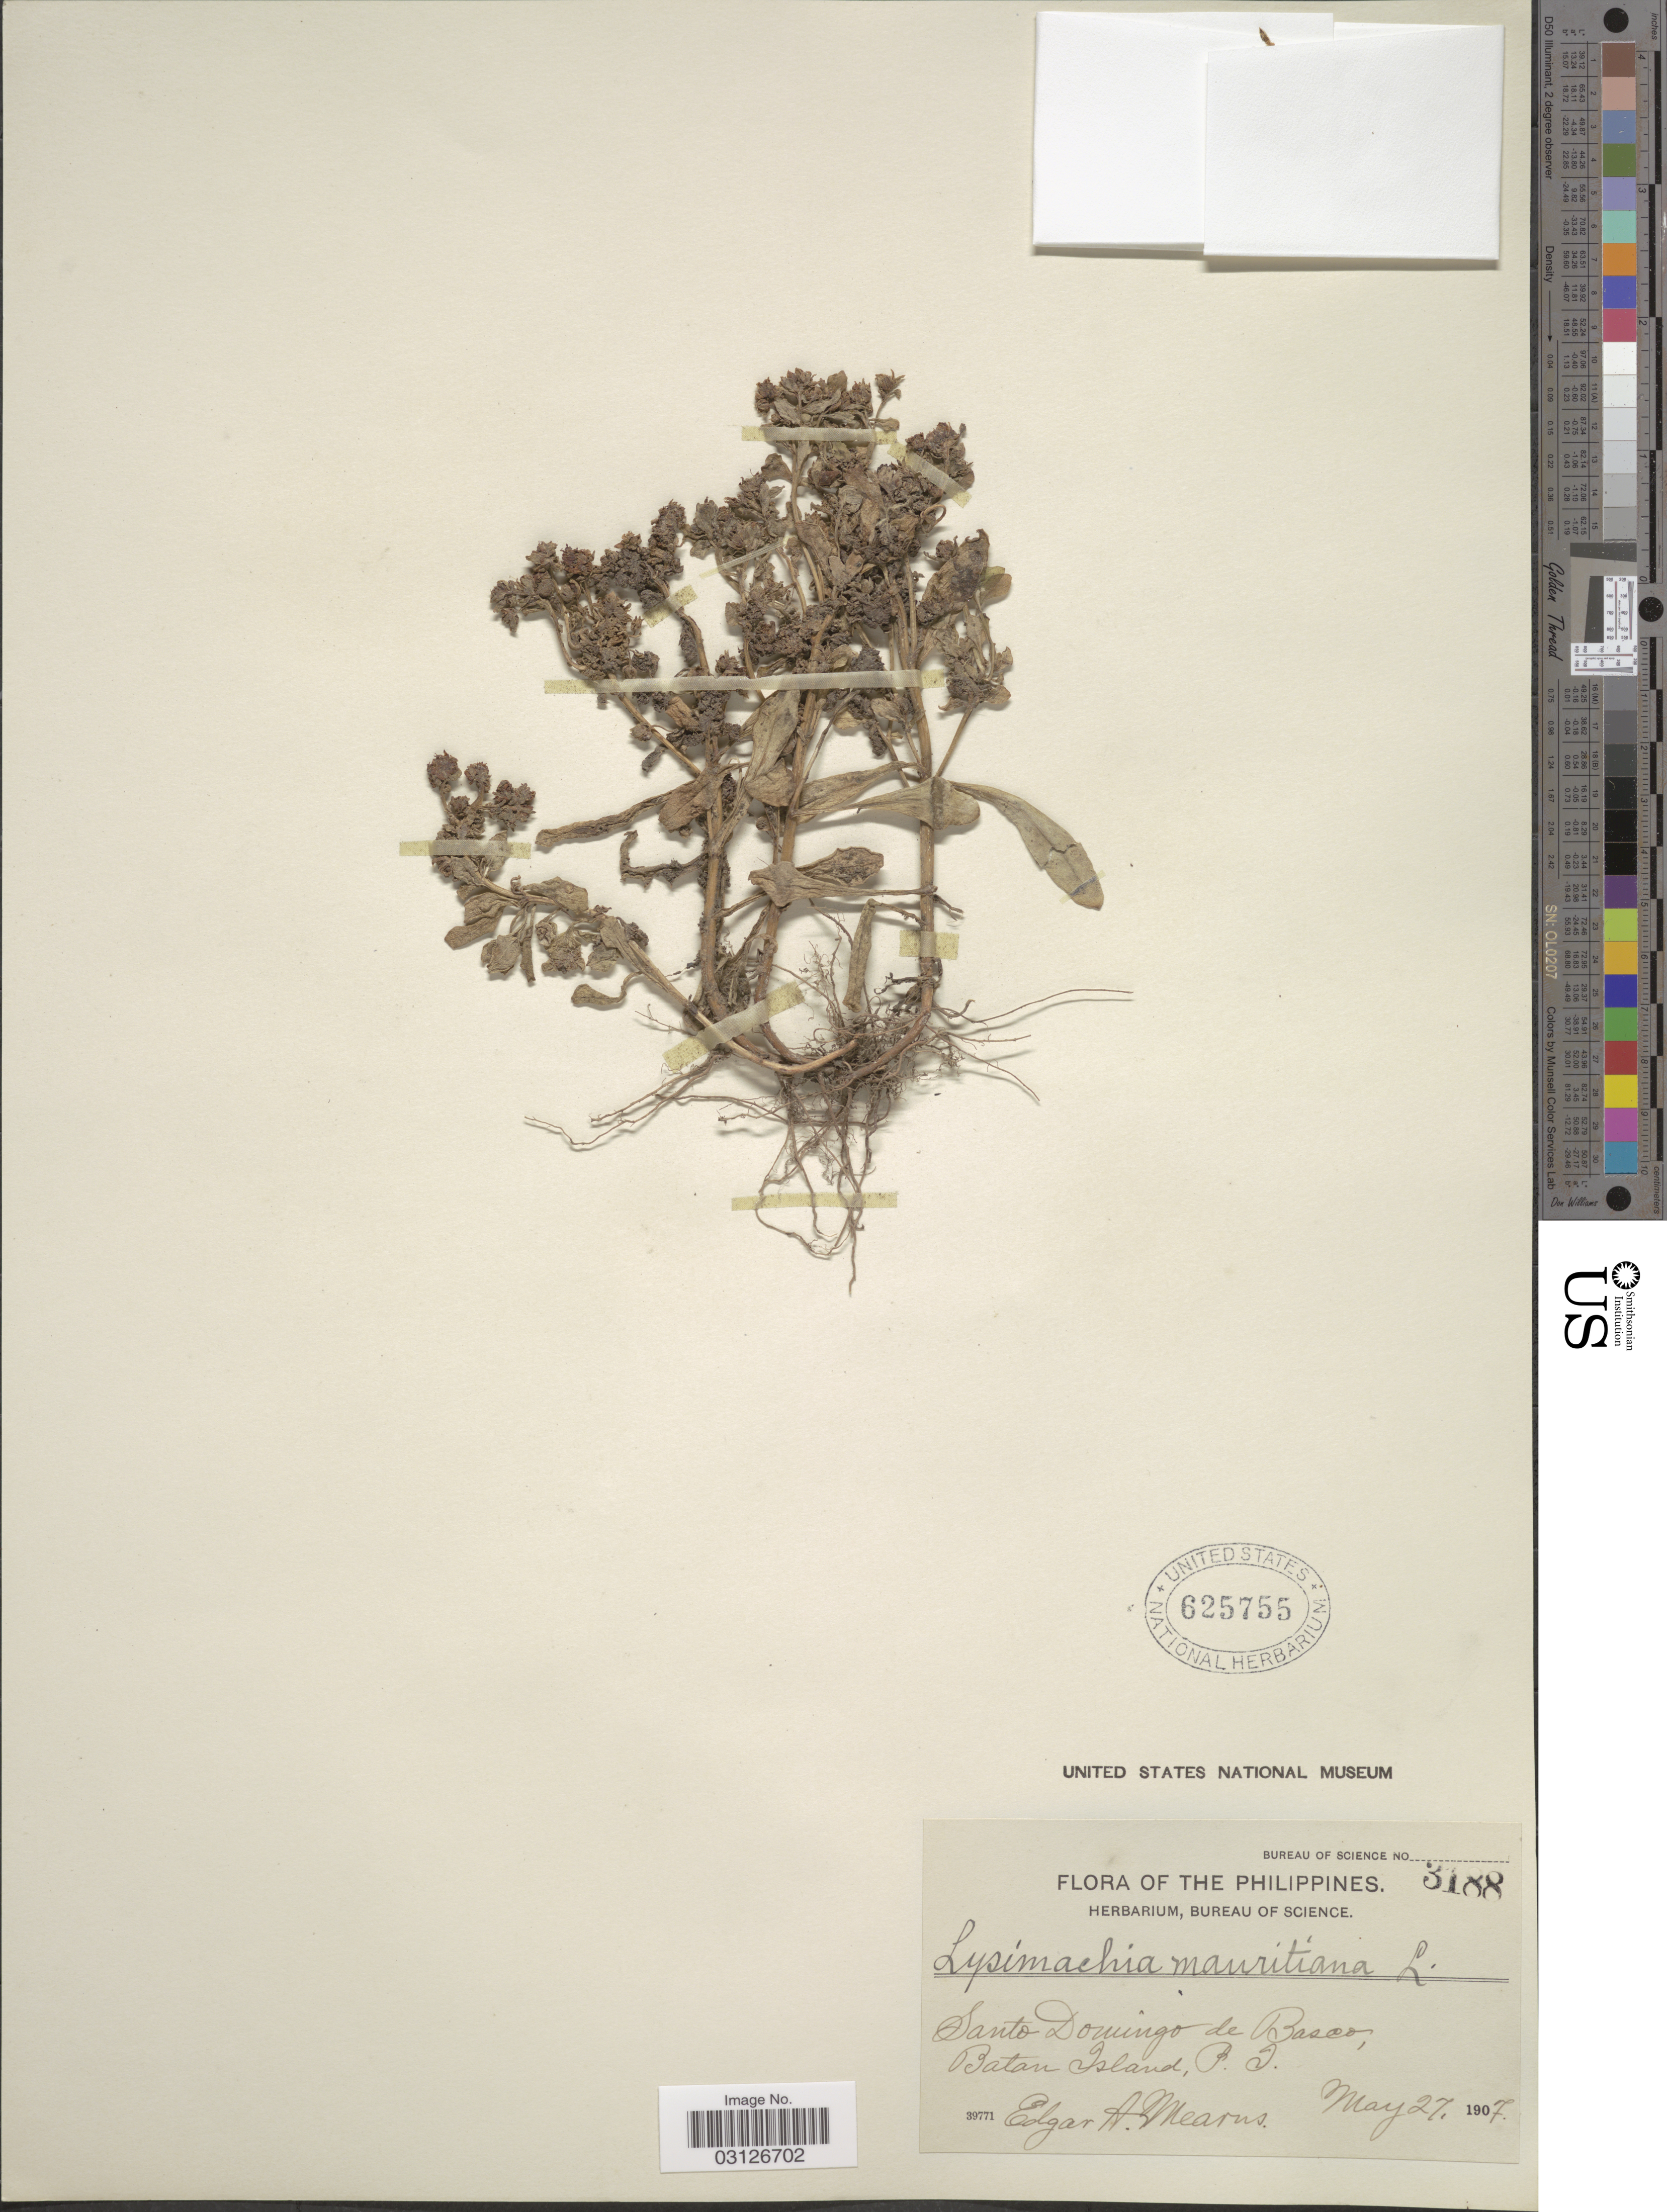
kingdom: Plantae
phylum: Tracheophyta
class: Magnoliopsida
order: Ericales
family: Primulaceae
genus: Lysimachia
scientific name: Lysimachia mauritiana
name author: Lam.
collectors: E. A. Mearns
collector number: Burean of Science 3188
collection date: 1907-05-27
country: Philippines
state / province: Cagayan Valley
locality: Santo Domingo de Basco, Batan Island, P. I.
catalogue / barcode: US 625755